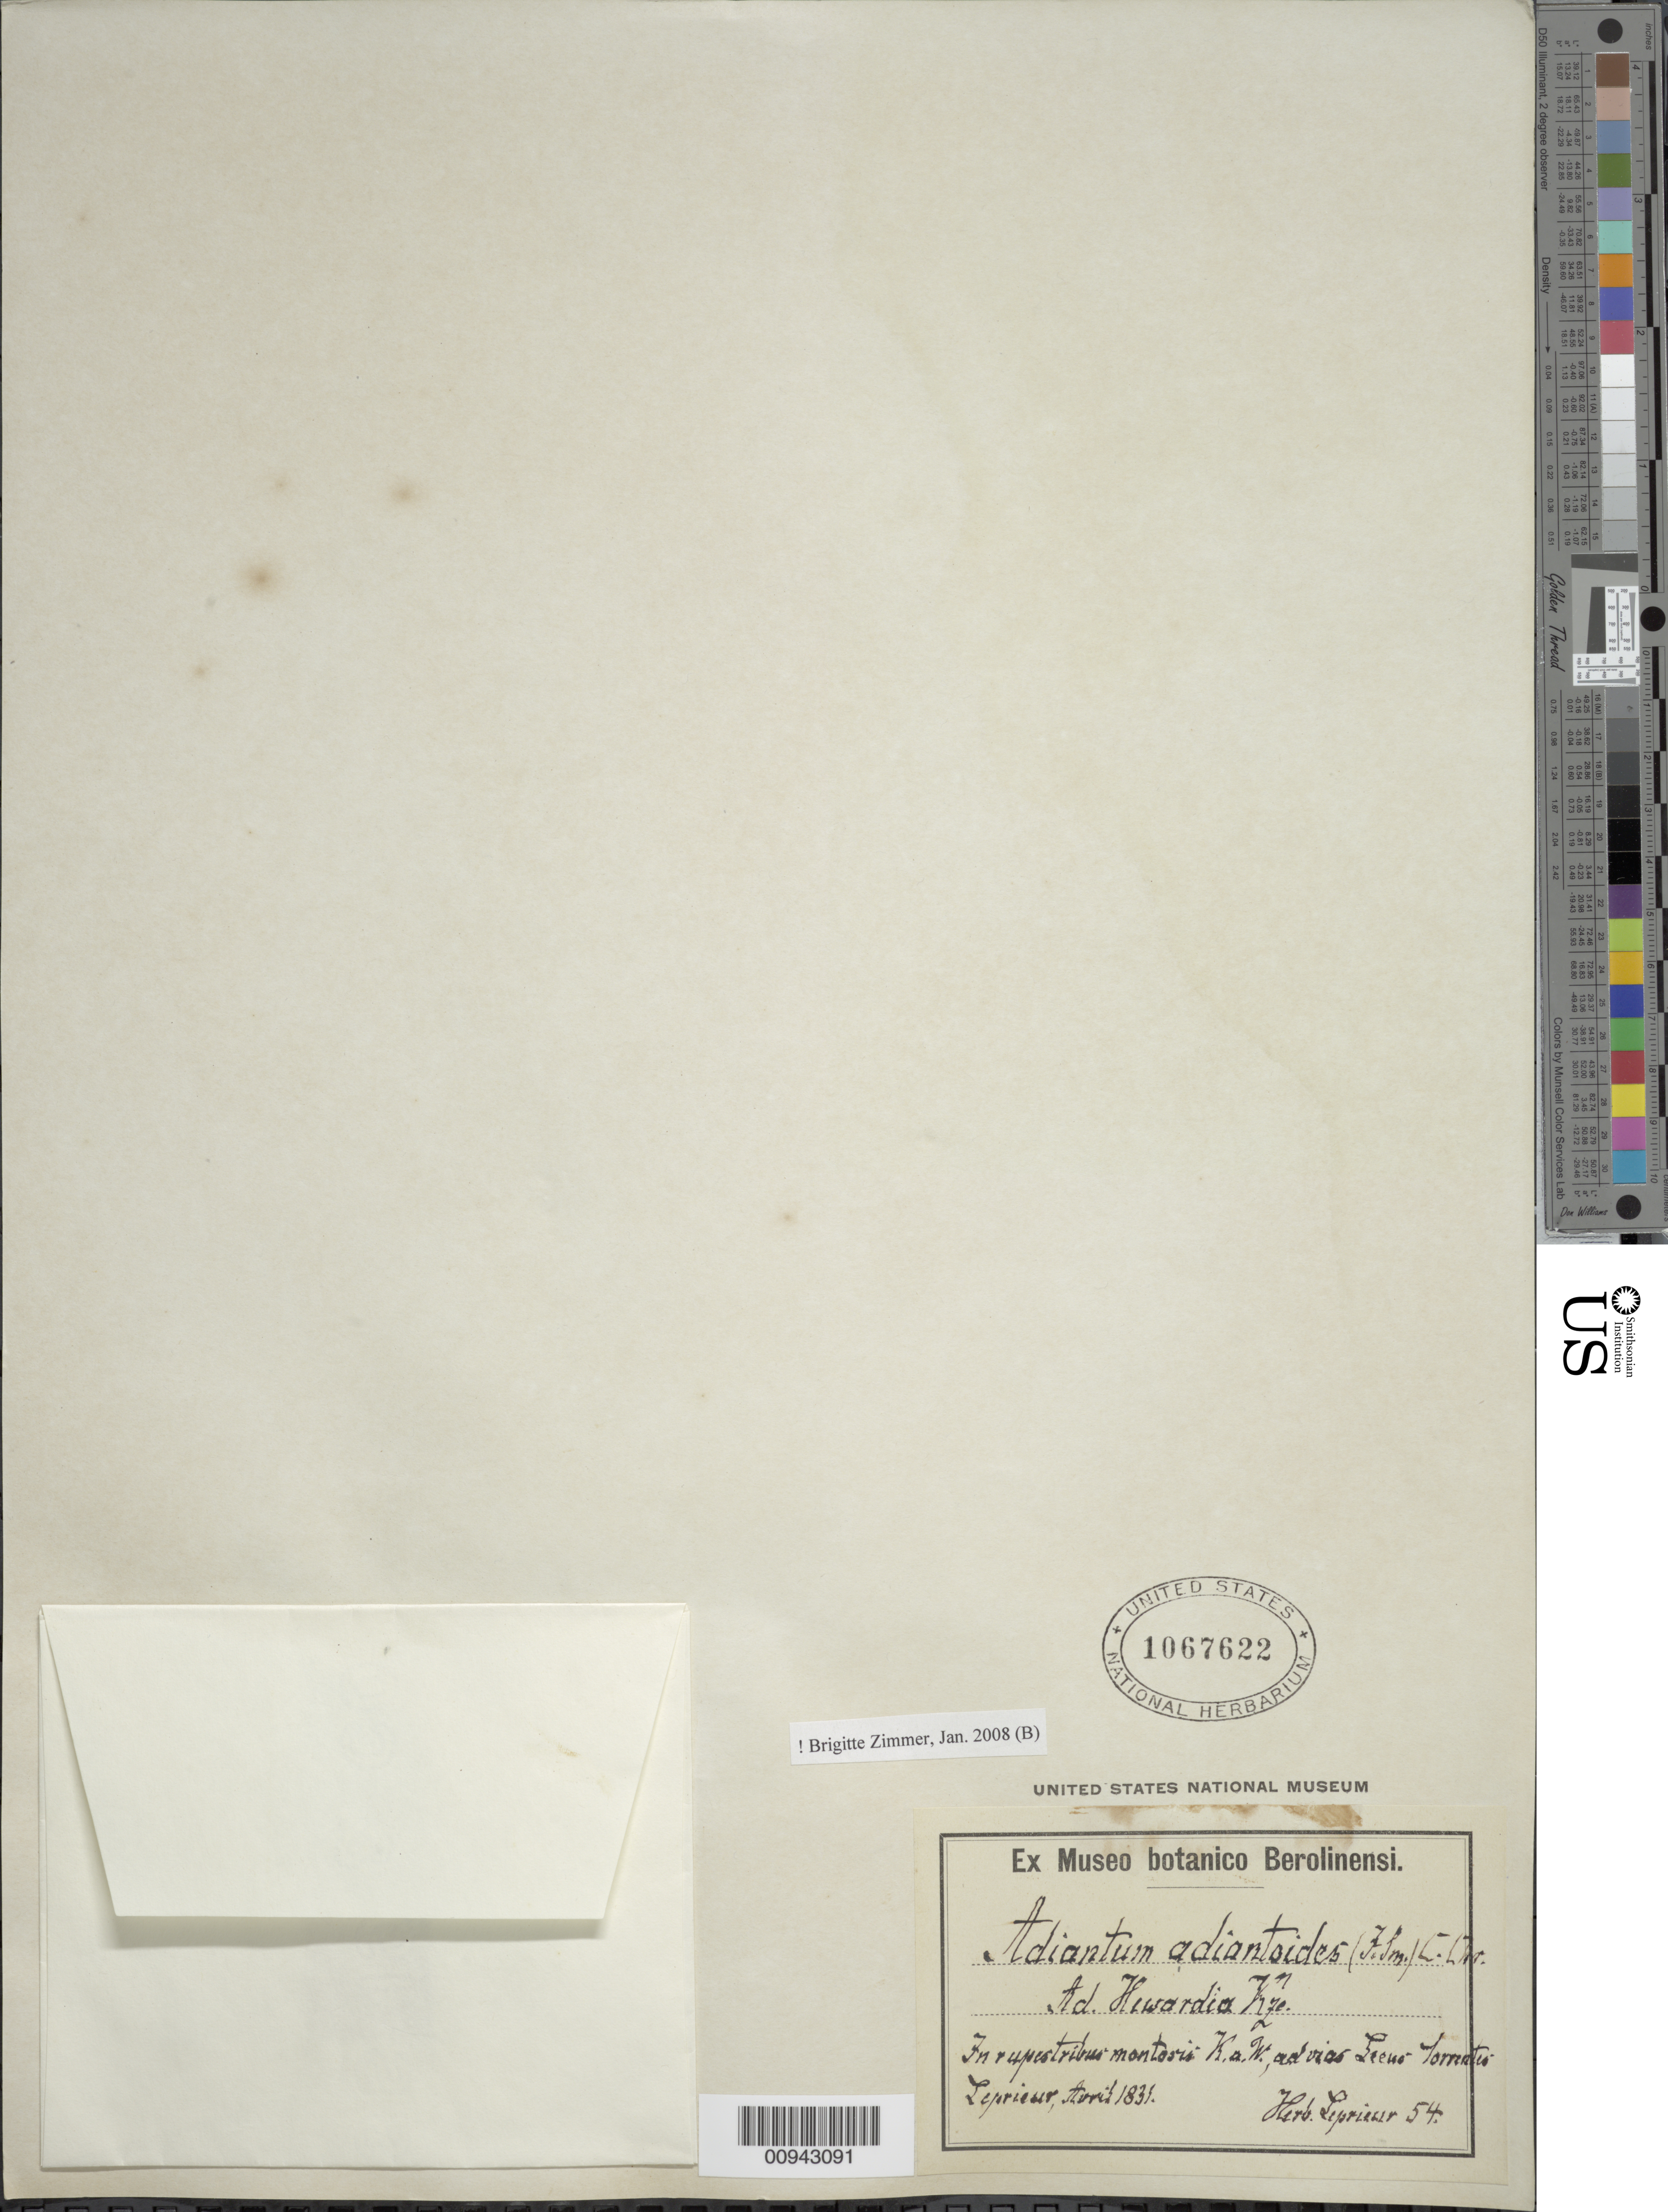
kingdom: Plantae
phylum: Tracheophyta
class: Polypodiopsida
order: Polypodiales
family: Pteridaceae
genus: Adiantum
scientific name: Adiantum adiantoides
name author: (J. Sm.) C. Chr.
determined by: Zimmer, B.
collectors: F. M. R. Leprieur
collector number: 54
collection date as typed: April 1835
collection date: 1835-04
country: French Guiana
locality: K.a.W., advias Leeus Tomates [?illegible]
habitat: In rupestribus montosis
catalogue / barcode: US 1067622